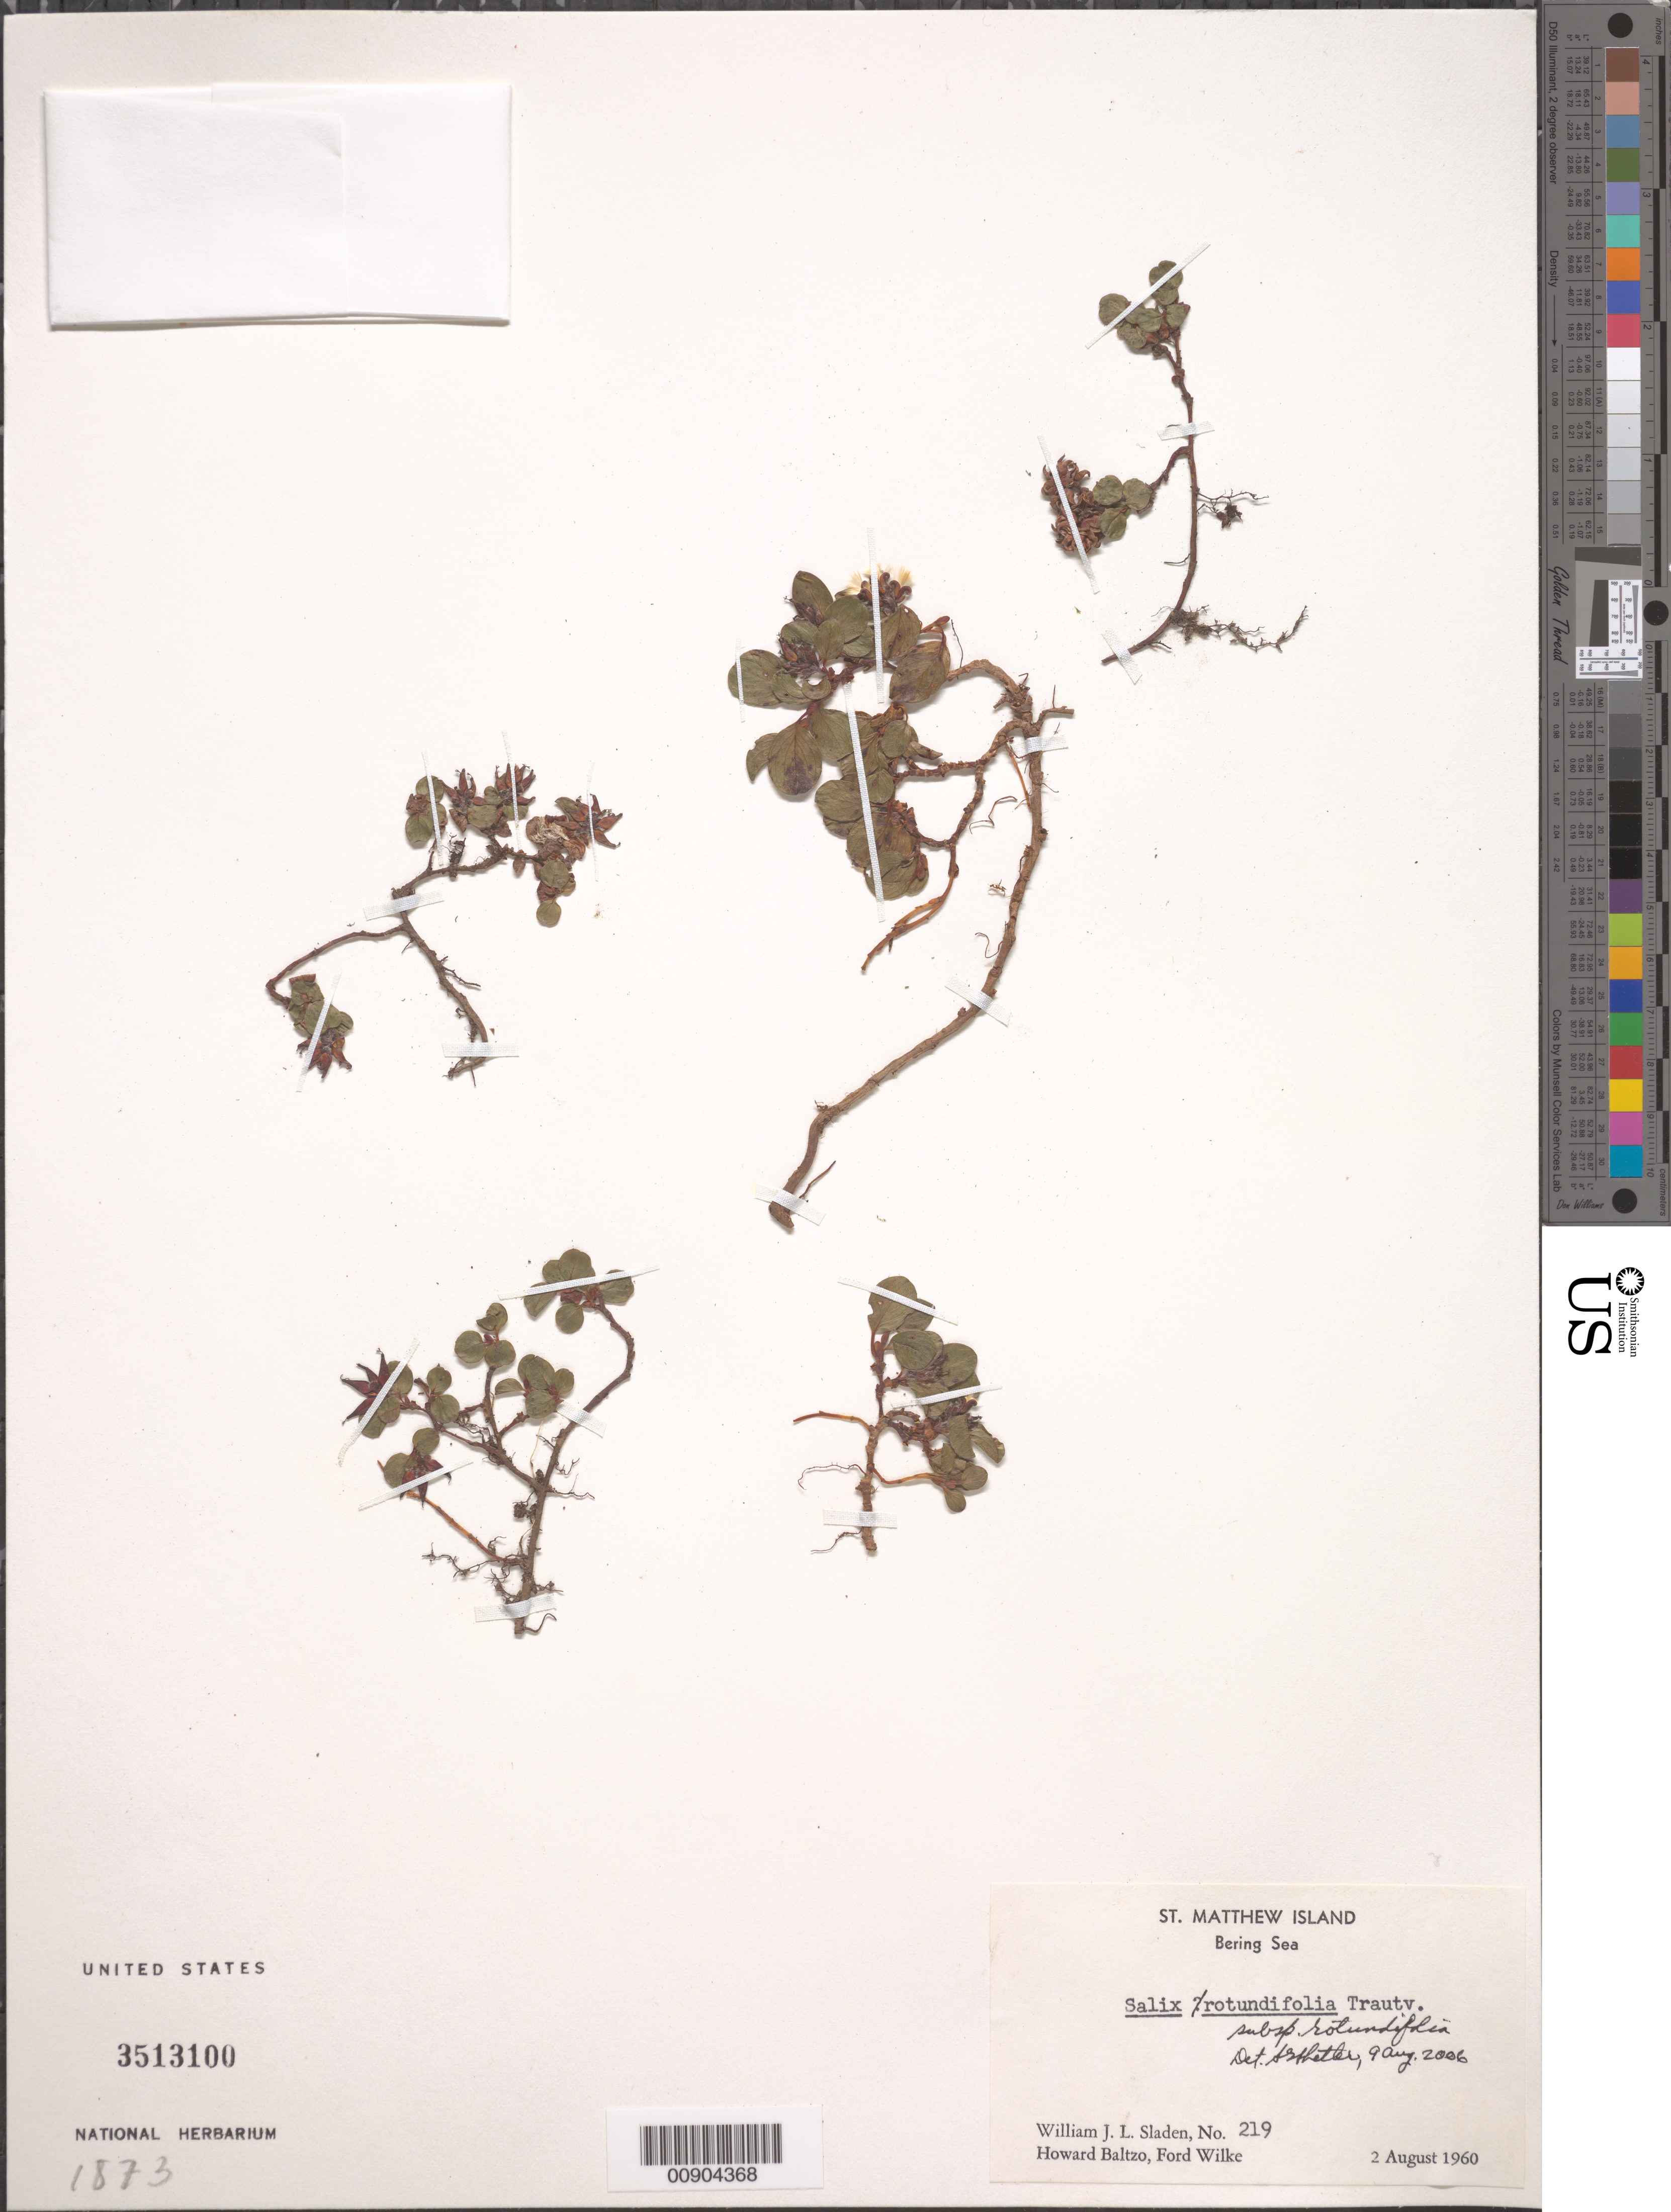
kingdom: Plantae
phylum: Tracheophyta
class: Magnoliopsida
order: Malpighiales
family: Salicaceae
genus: Salix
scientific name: Salix rotundifolia subsp. rotundifolia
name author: Trautv.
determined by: Shetler, Stanwyn G., (US), NMNH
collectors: W. Sladen, H. Baltzo & F. Wilke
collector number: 219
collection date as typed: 02 Aug 1960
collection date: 1960-08-02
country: United States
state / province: Alaska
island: St. Matthew Island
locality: St. Matthew Island, Bering Sea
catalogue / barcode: US 3503100